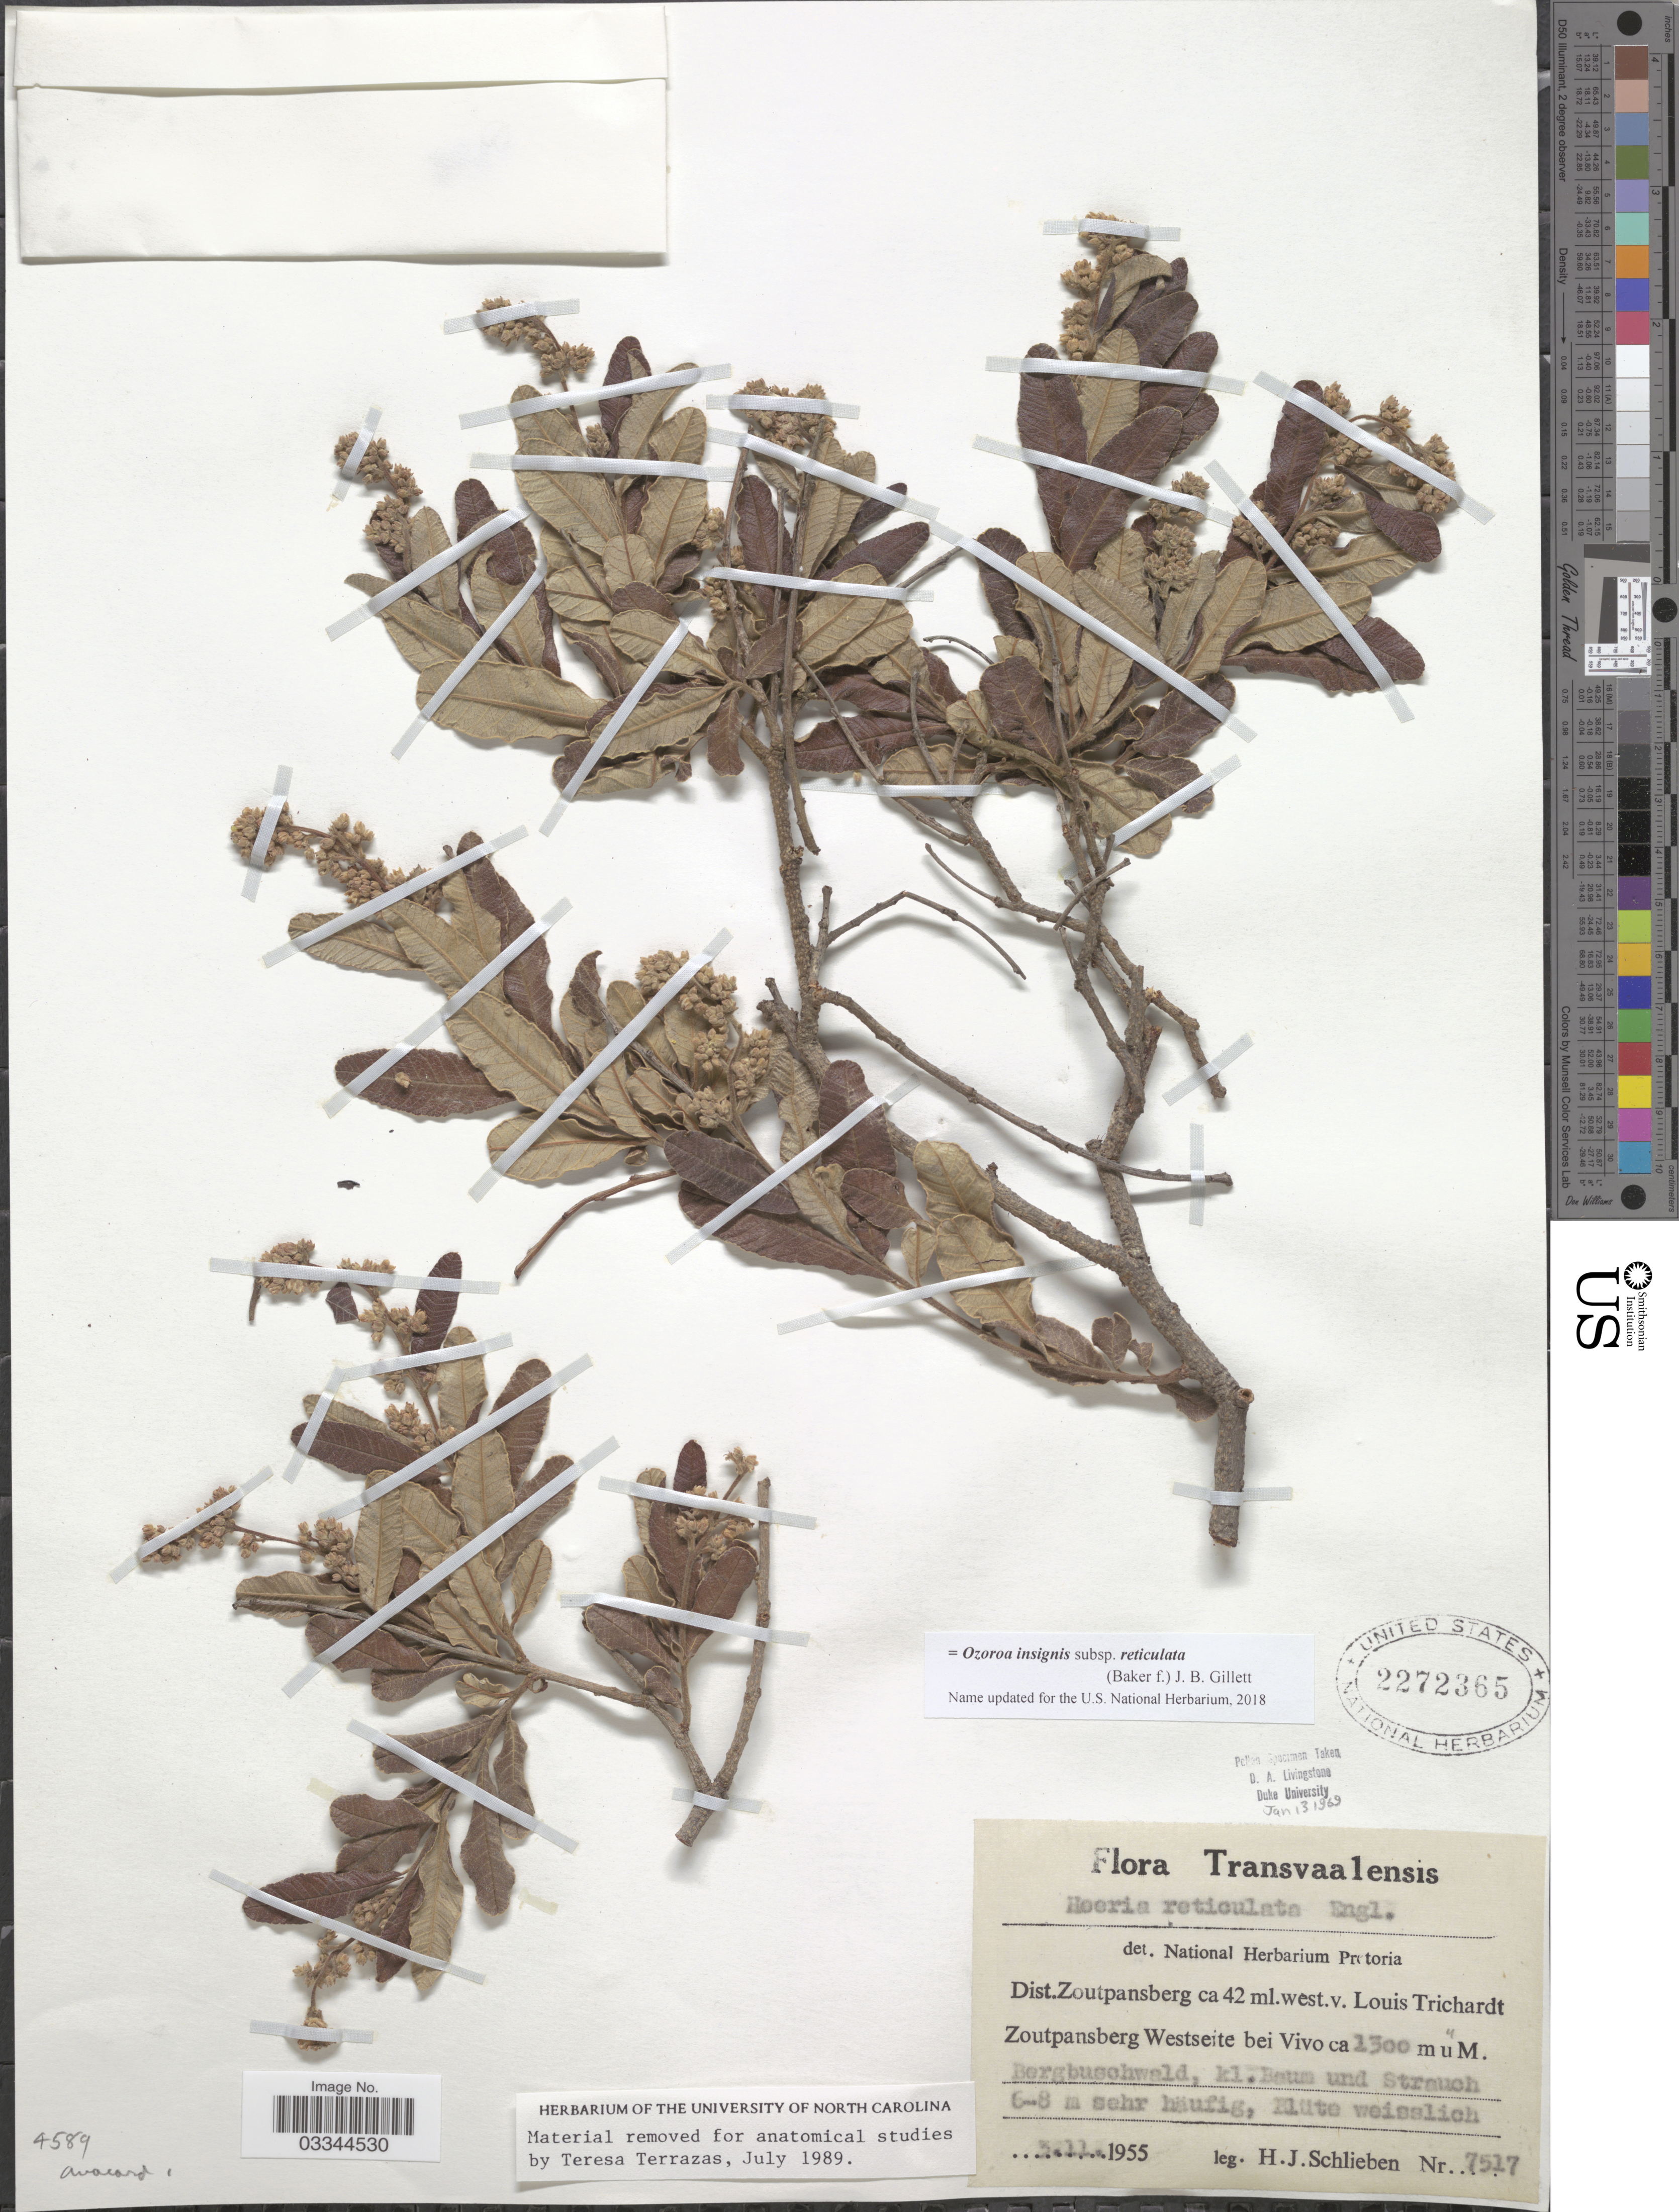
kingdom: Plantae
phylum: Tracheophyta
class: Magnoliopsida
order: Sapindales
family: Anacardiaceae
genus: Ozoroa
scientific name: Ozoroa insignis subsp. reticulata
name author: Delile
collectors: H. J. Schlieben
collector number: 7517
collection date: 1955-11-03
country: South Africa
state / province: Limpopo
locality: Transvaalensis. Dit. Zoutpansberg ca 42 ml. west. v. Louis Trichardt. Zoutpansberg Westseite bei Vivo.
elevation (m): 1300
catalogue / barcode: US 2272365